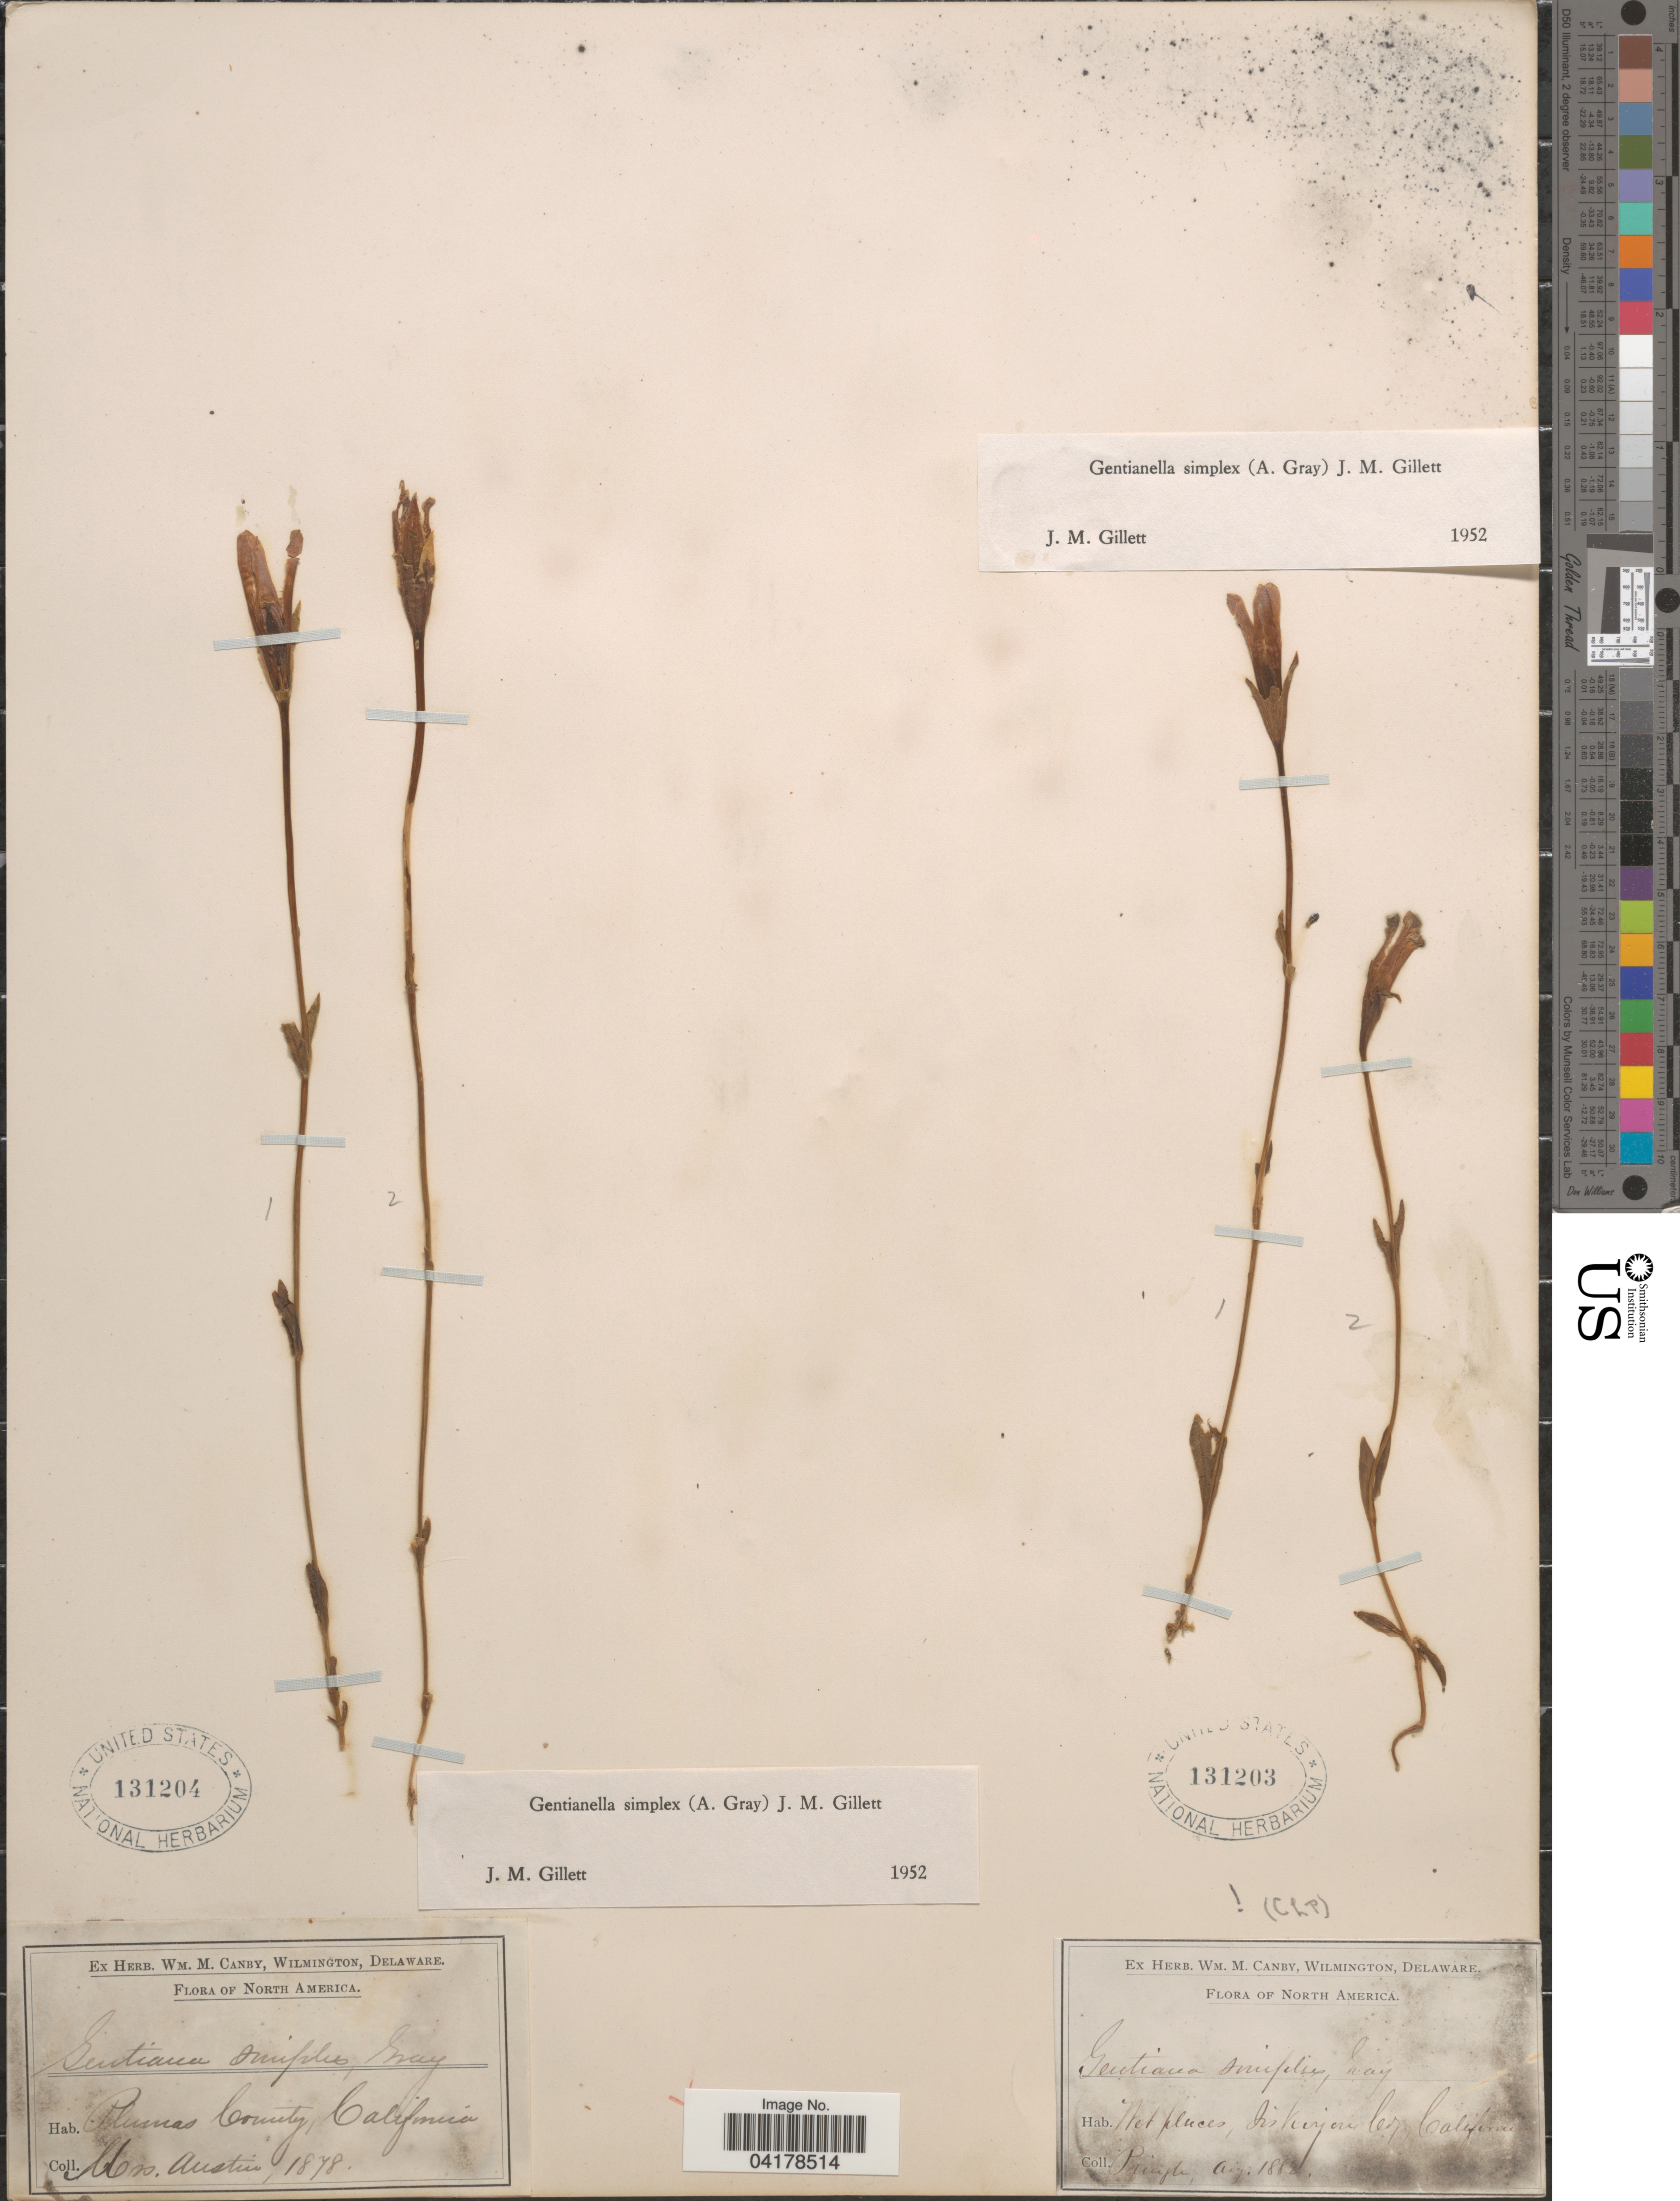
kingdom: Plantae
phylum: Tracheophyta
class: Magnoliopsida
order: Gentianales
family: Gentianaceae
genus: Gentianella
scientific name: Gentianella simplex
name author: (A. Gray) J.M. Gillett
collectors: -- Pringle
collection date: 1882-08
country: United States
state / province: California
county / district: Siskiyou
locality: Siskiyou Co.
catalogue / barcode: US 131203-2